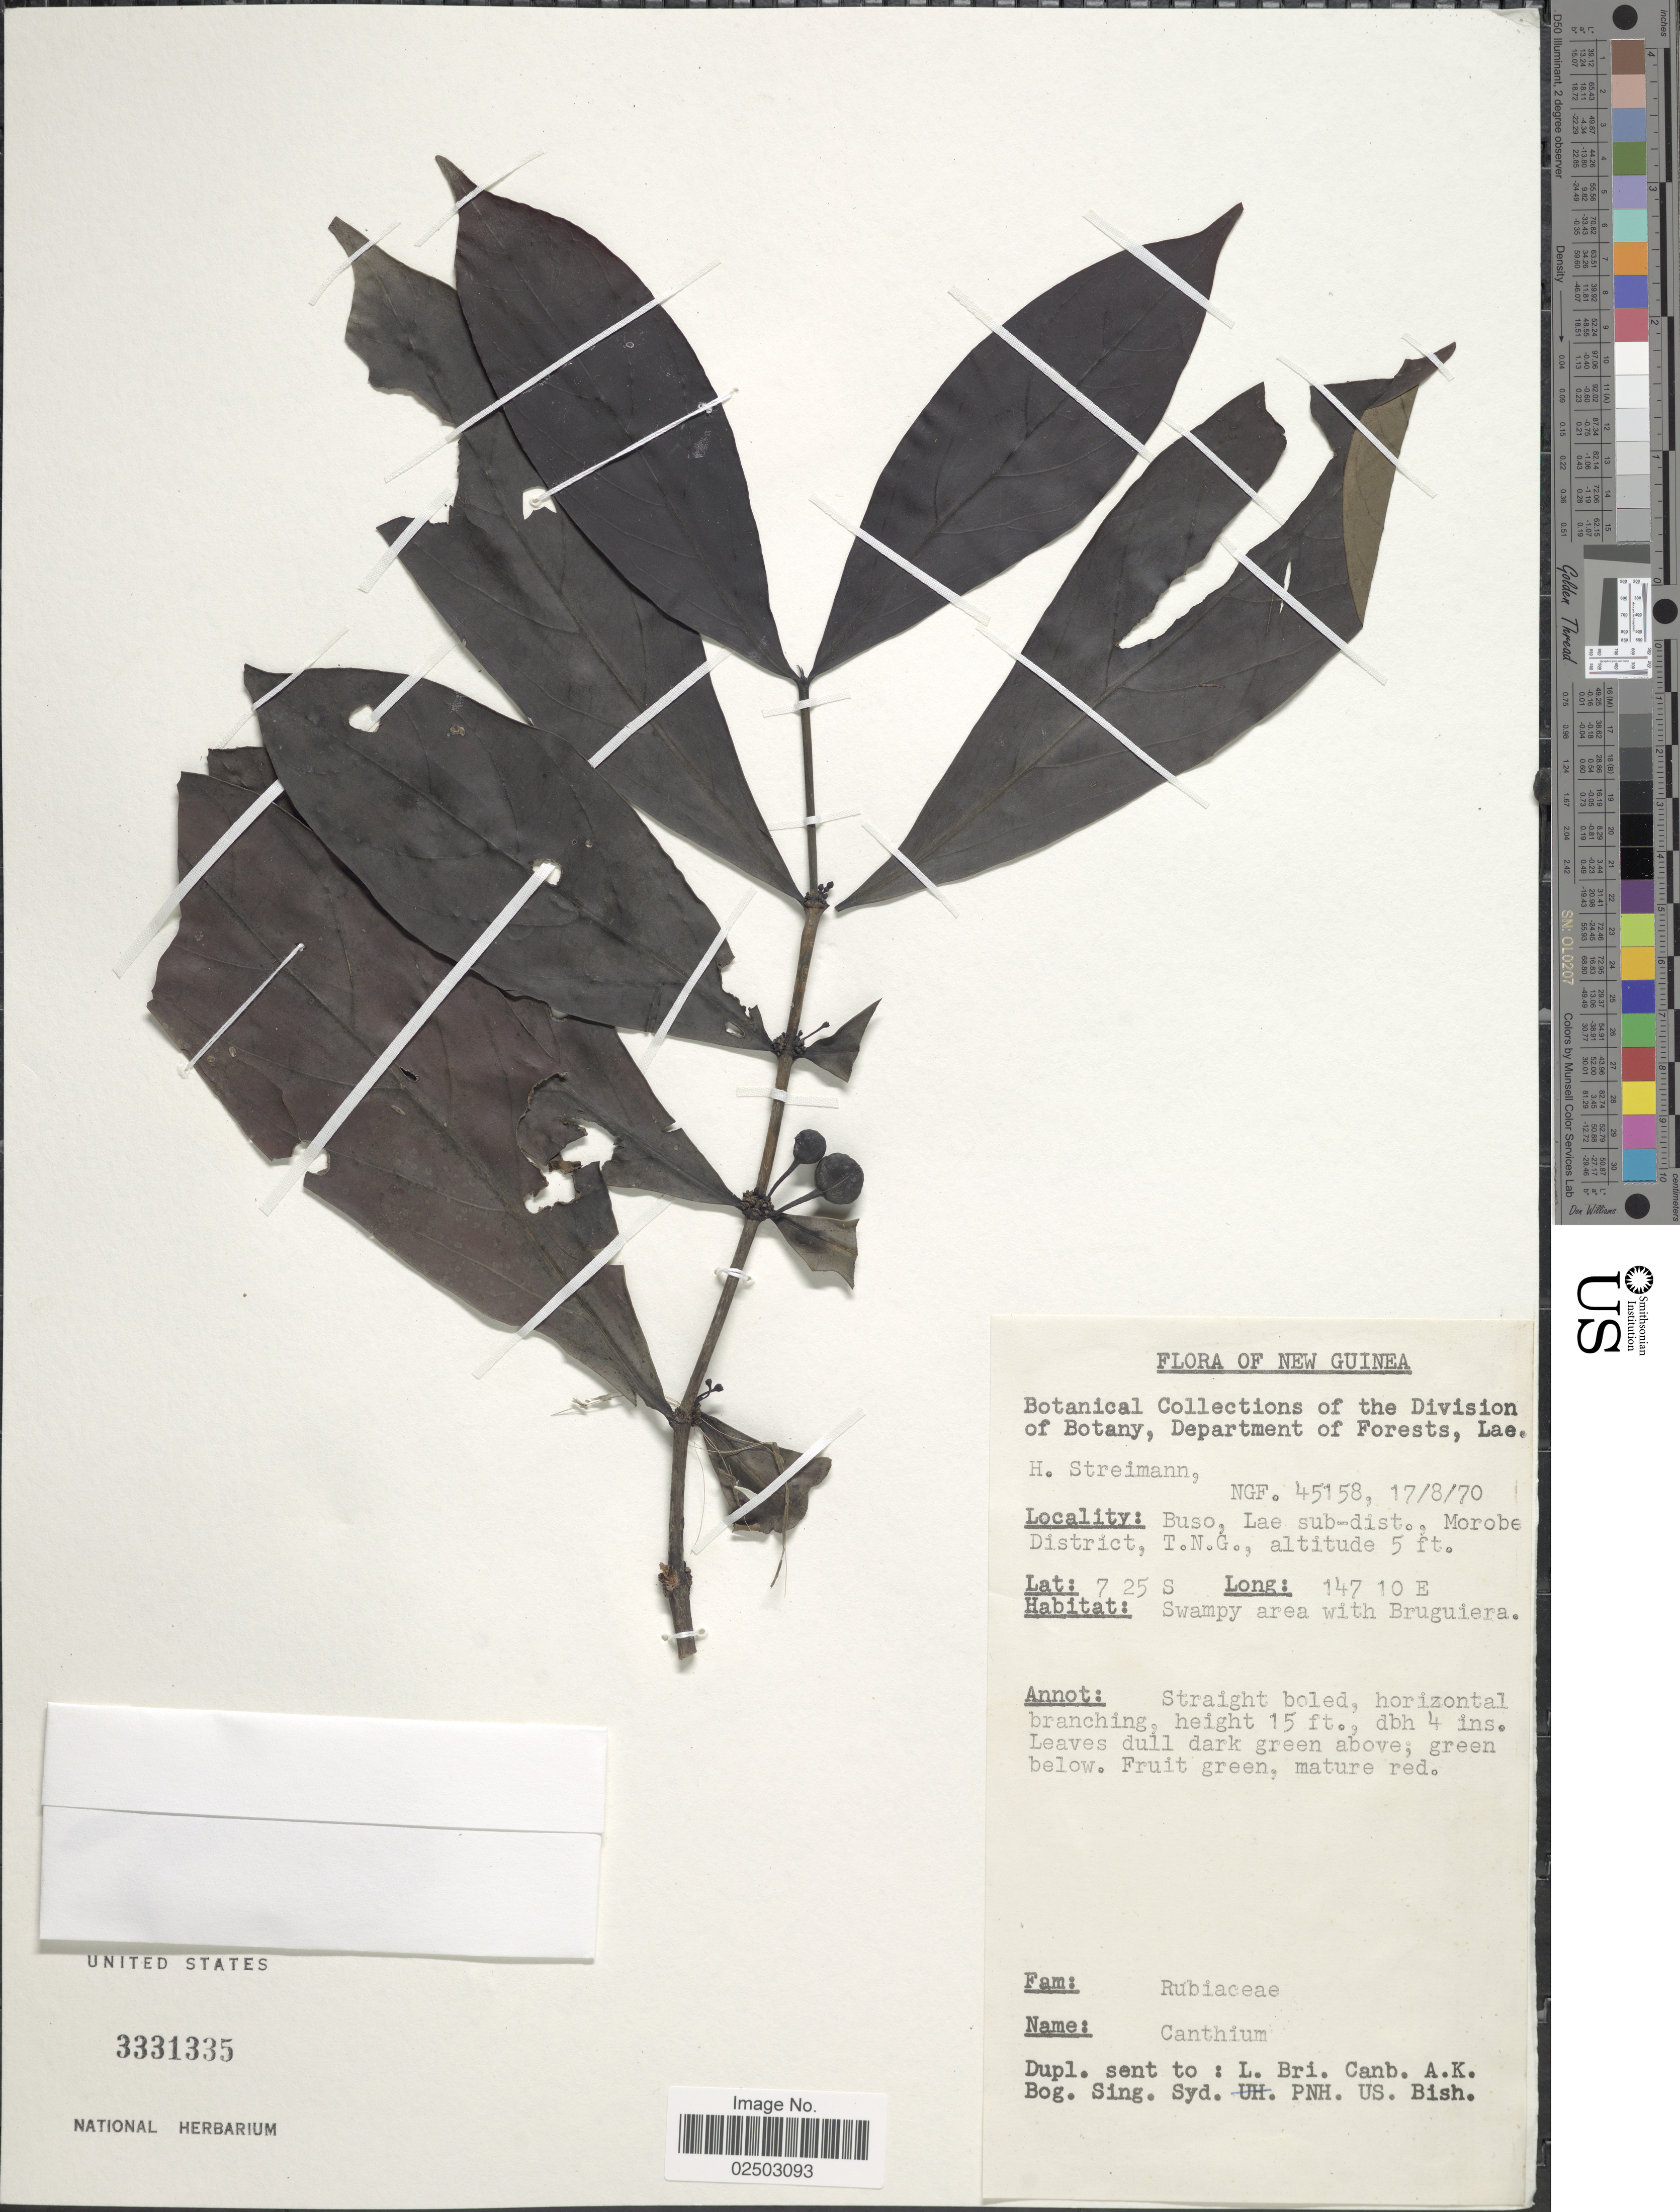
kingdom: Plantae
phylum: Tracheophyta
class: Magnoliopsida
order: Gentianales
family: Rubiaceae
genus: Bridsonia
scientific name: Bridsonia chamaedendrum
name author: (Kuntze) Verstraete & A.E. van Wyk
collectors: H. Streimann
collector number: NGF45158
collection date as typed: Transcribed d/m/y: 17/8/70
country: Papua New Guinea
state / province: Morobe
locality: New Guinea, Buso, Lae sub-dist., T.N.G.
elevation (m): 2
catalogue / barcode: US 3331335